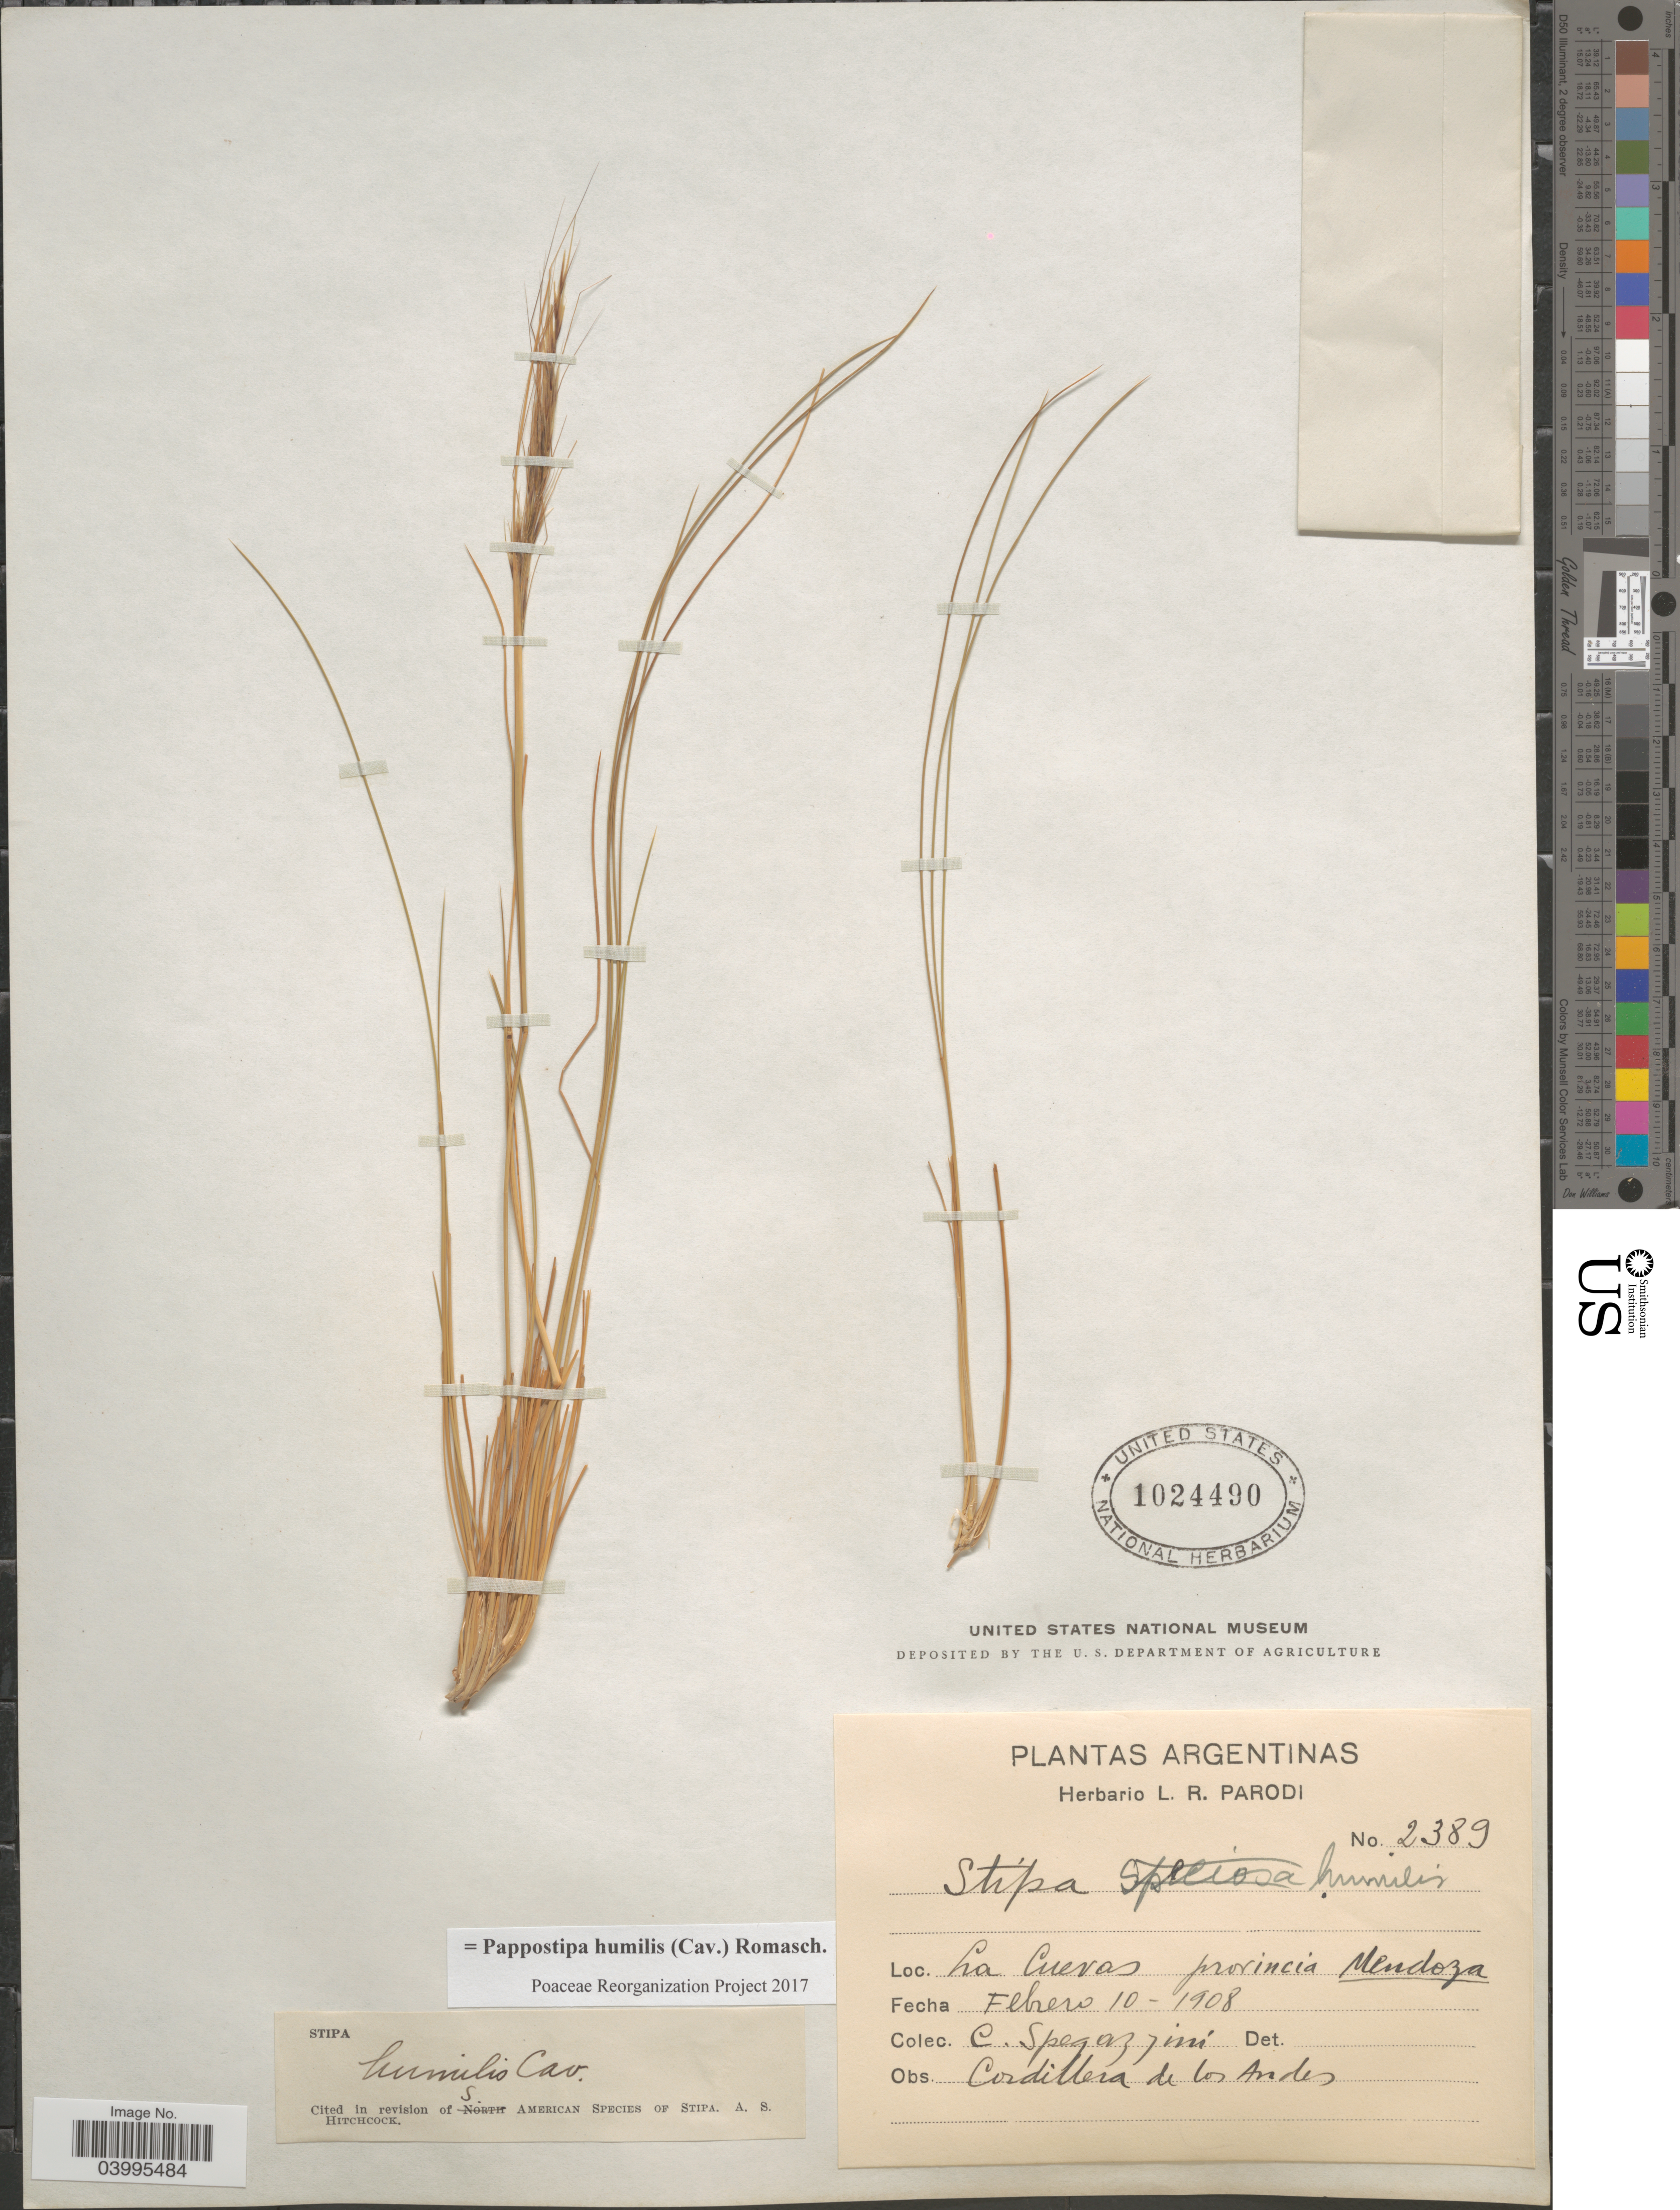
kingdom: Plantae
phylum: Tracheophyta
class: Liliopsida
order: Poales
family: Poaceae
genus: Pappostipa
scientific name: Pappostipa humilis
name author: (Cav.) Romasch.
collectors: C. L. Spegazzini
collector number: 2389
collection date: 1908-02-10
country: Argentina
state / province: Mendoza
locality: La Cuevas. Cordillera de los Andes.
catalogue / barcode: US 1024490